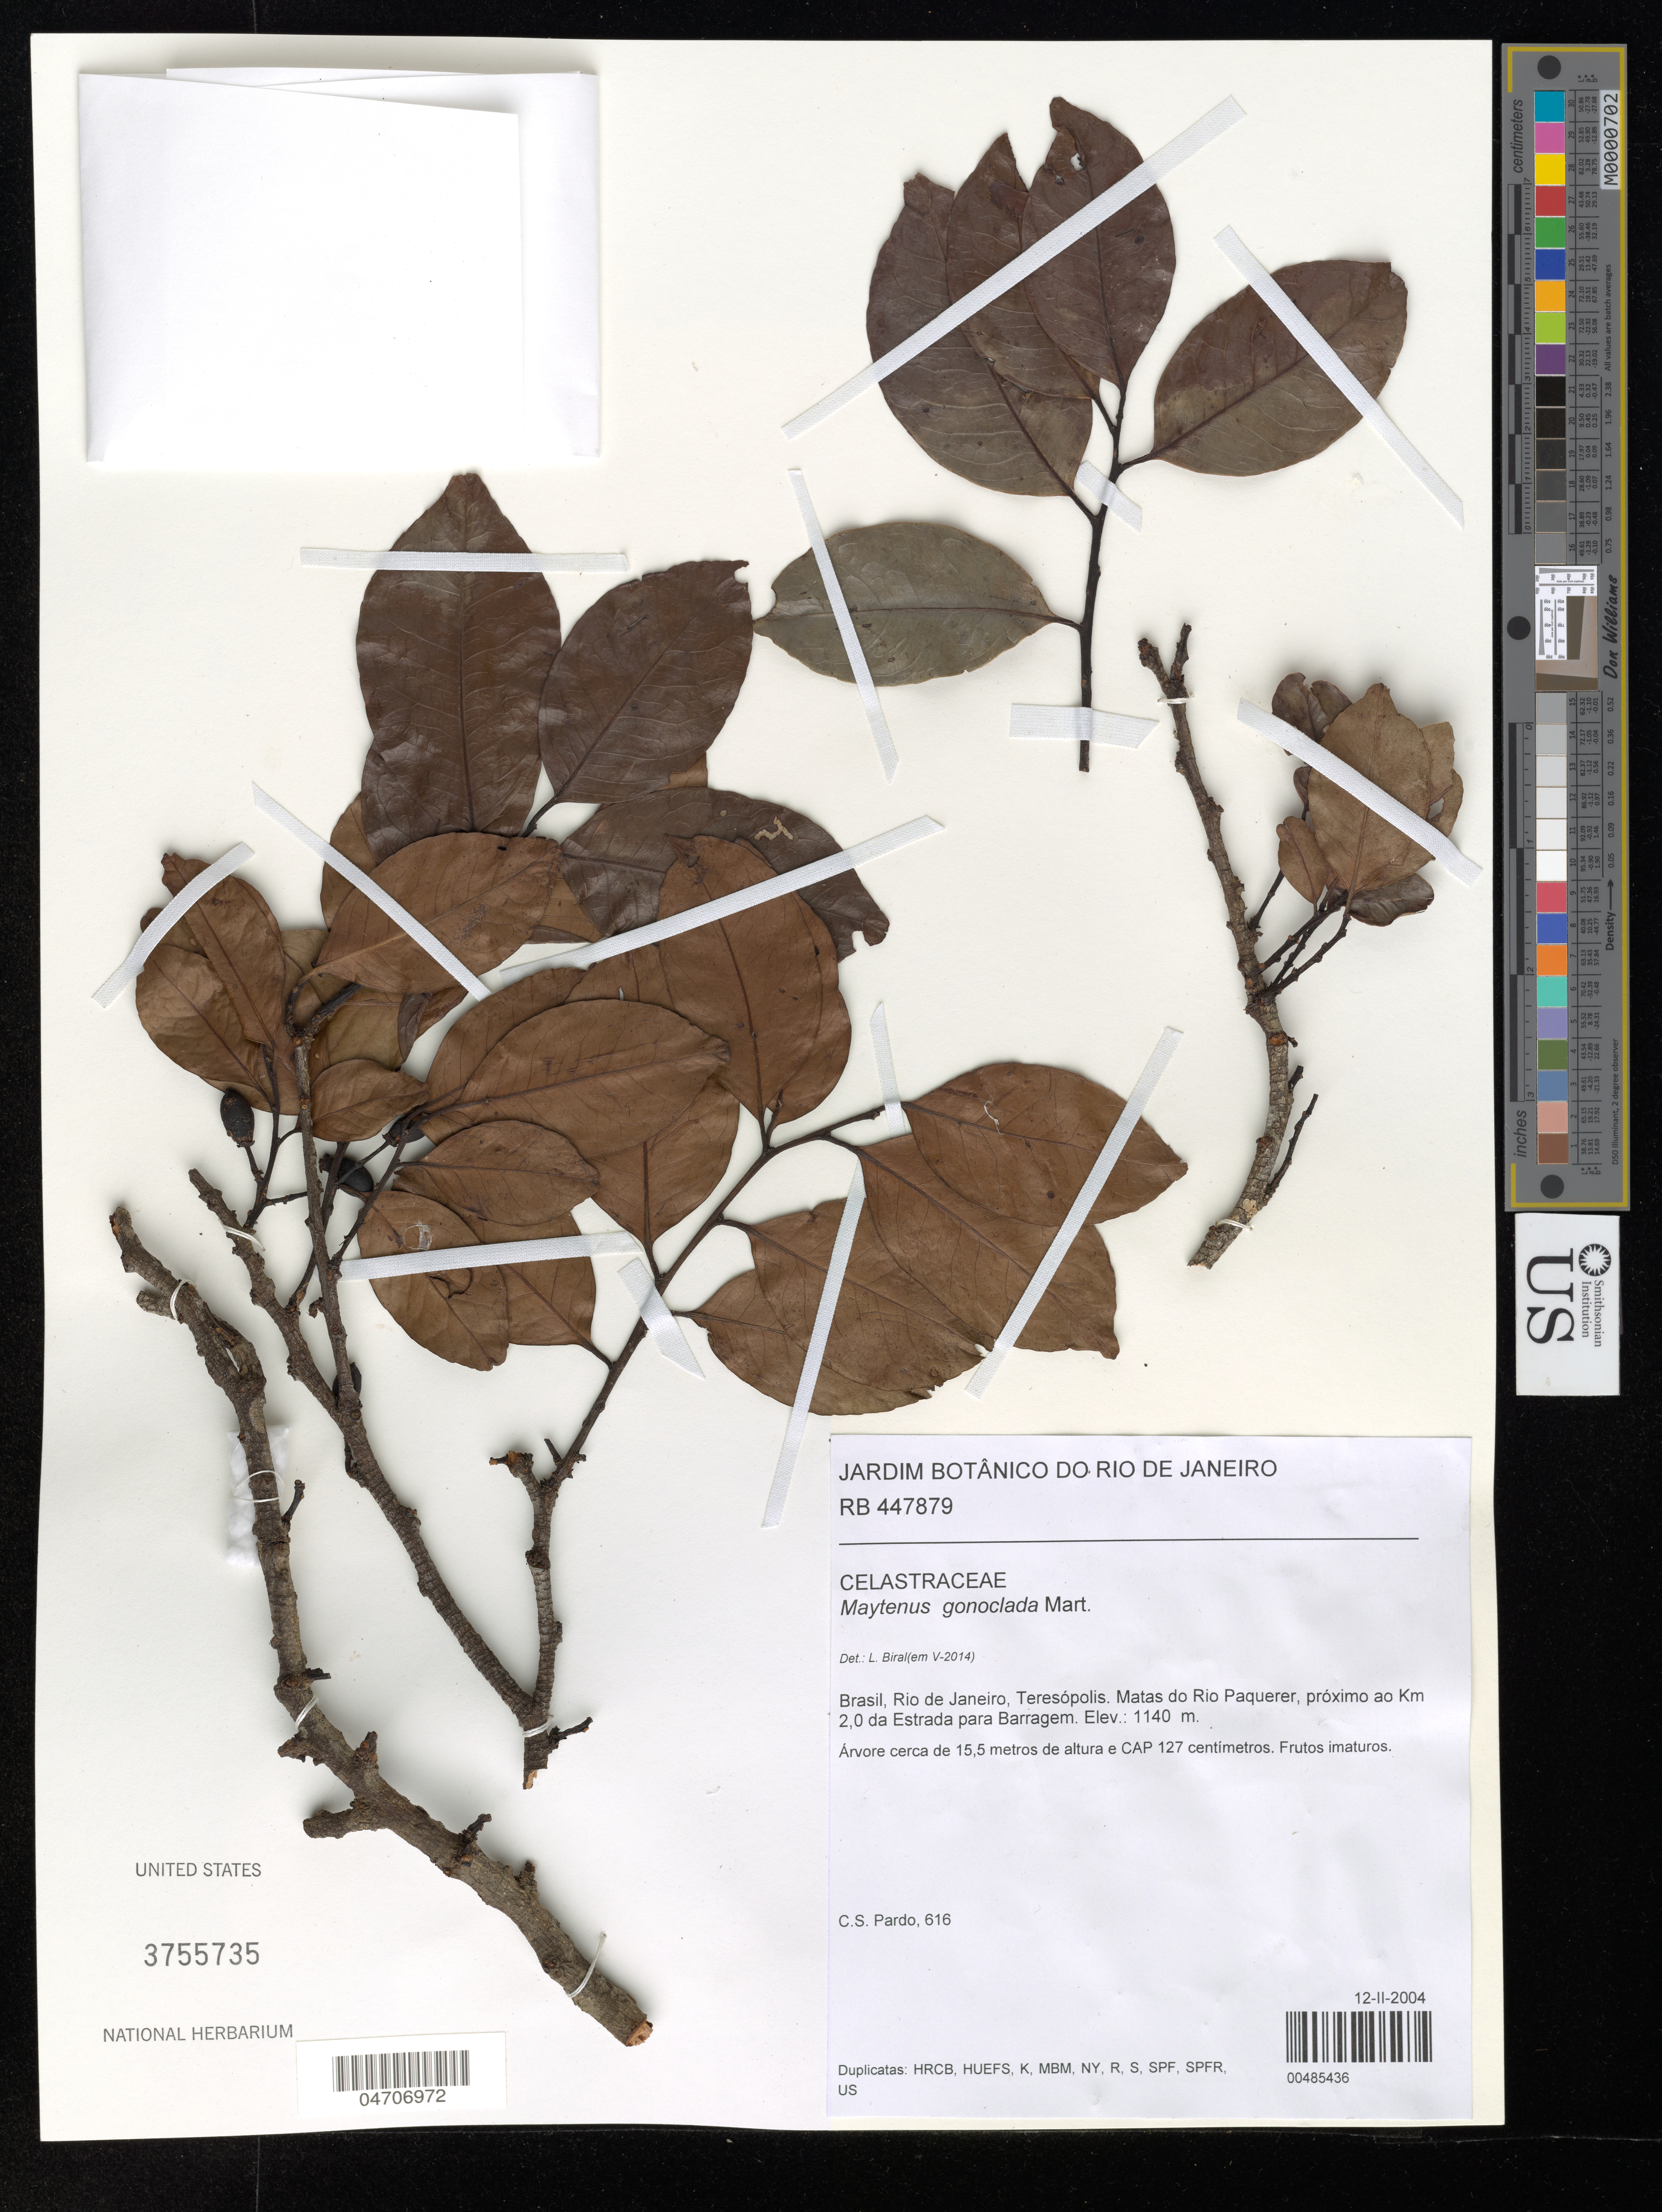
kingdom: Plantae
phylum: Tracheophyta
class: Magnoliopsida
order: Celastrales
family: Celastraceae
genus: Maytenus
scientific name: Maytenus gonoclada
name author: Mart.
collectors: C. Pardo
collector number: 616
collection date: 2004-02-12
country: Brazil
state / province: Rio de Janeiro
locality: Teresópolis. Matas do Rio Paquerer, próximo ao Km 2,0 da Estrada para Barragem.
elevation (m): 1140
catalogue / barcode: US 3755735